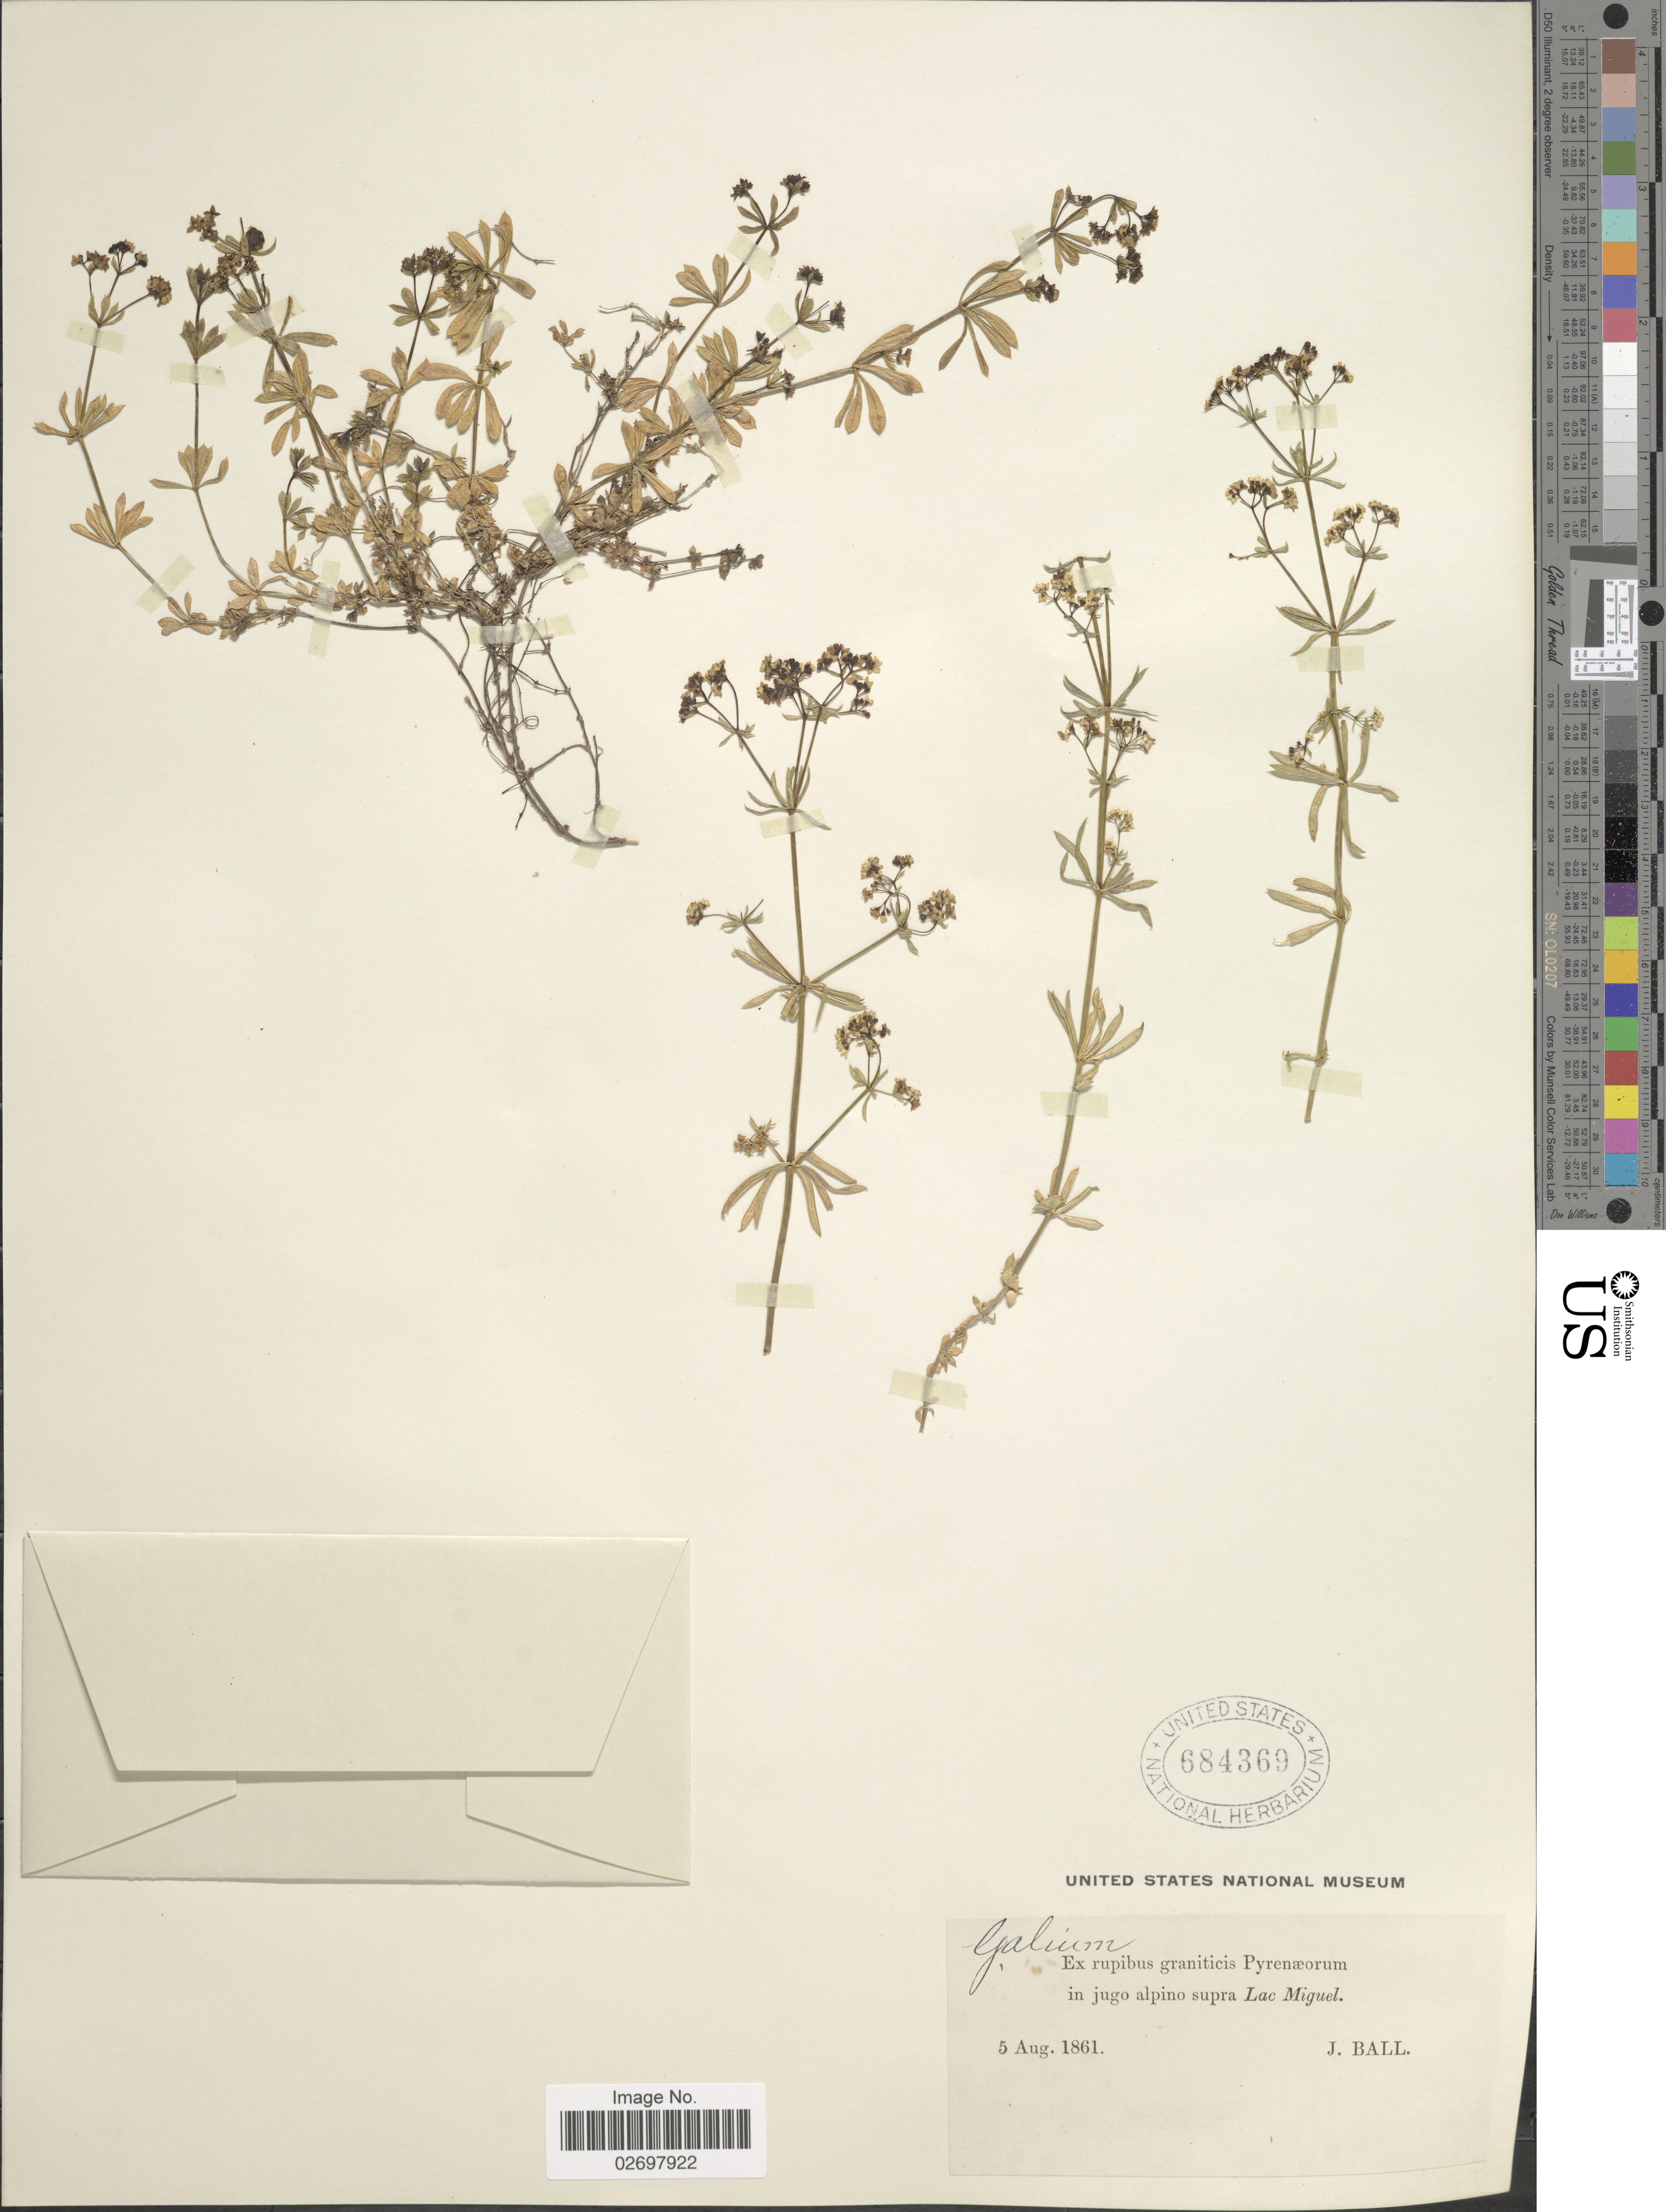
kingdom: Plantae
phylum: Tracheophyta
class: Magnoliopsida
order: Gentianales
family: Rubiaceae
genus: Galium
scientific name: Galium sp.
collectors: J. Ball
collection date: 1861-08-05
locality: Ex rupibus graniticis Pyrenae in jugo alpino supra Lac Miguel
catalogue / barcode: US 684369